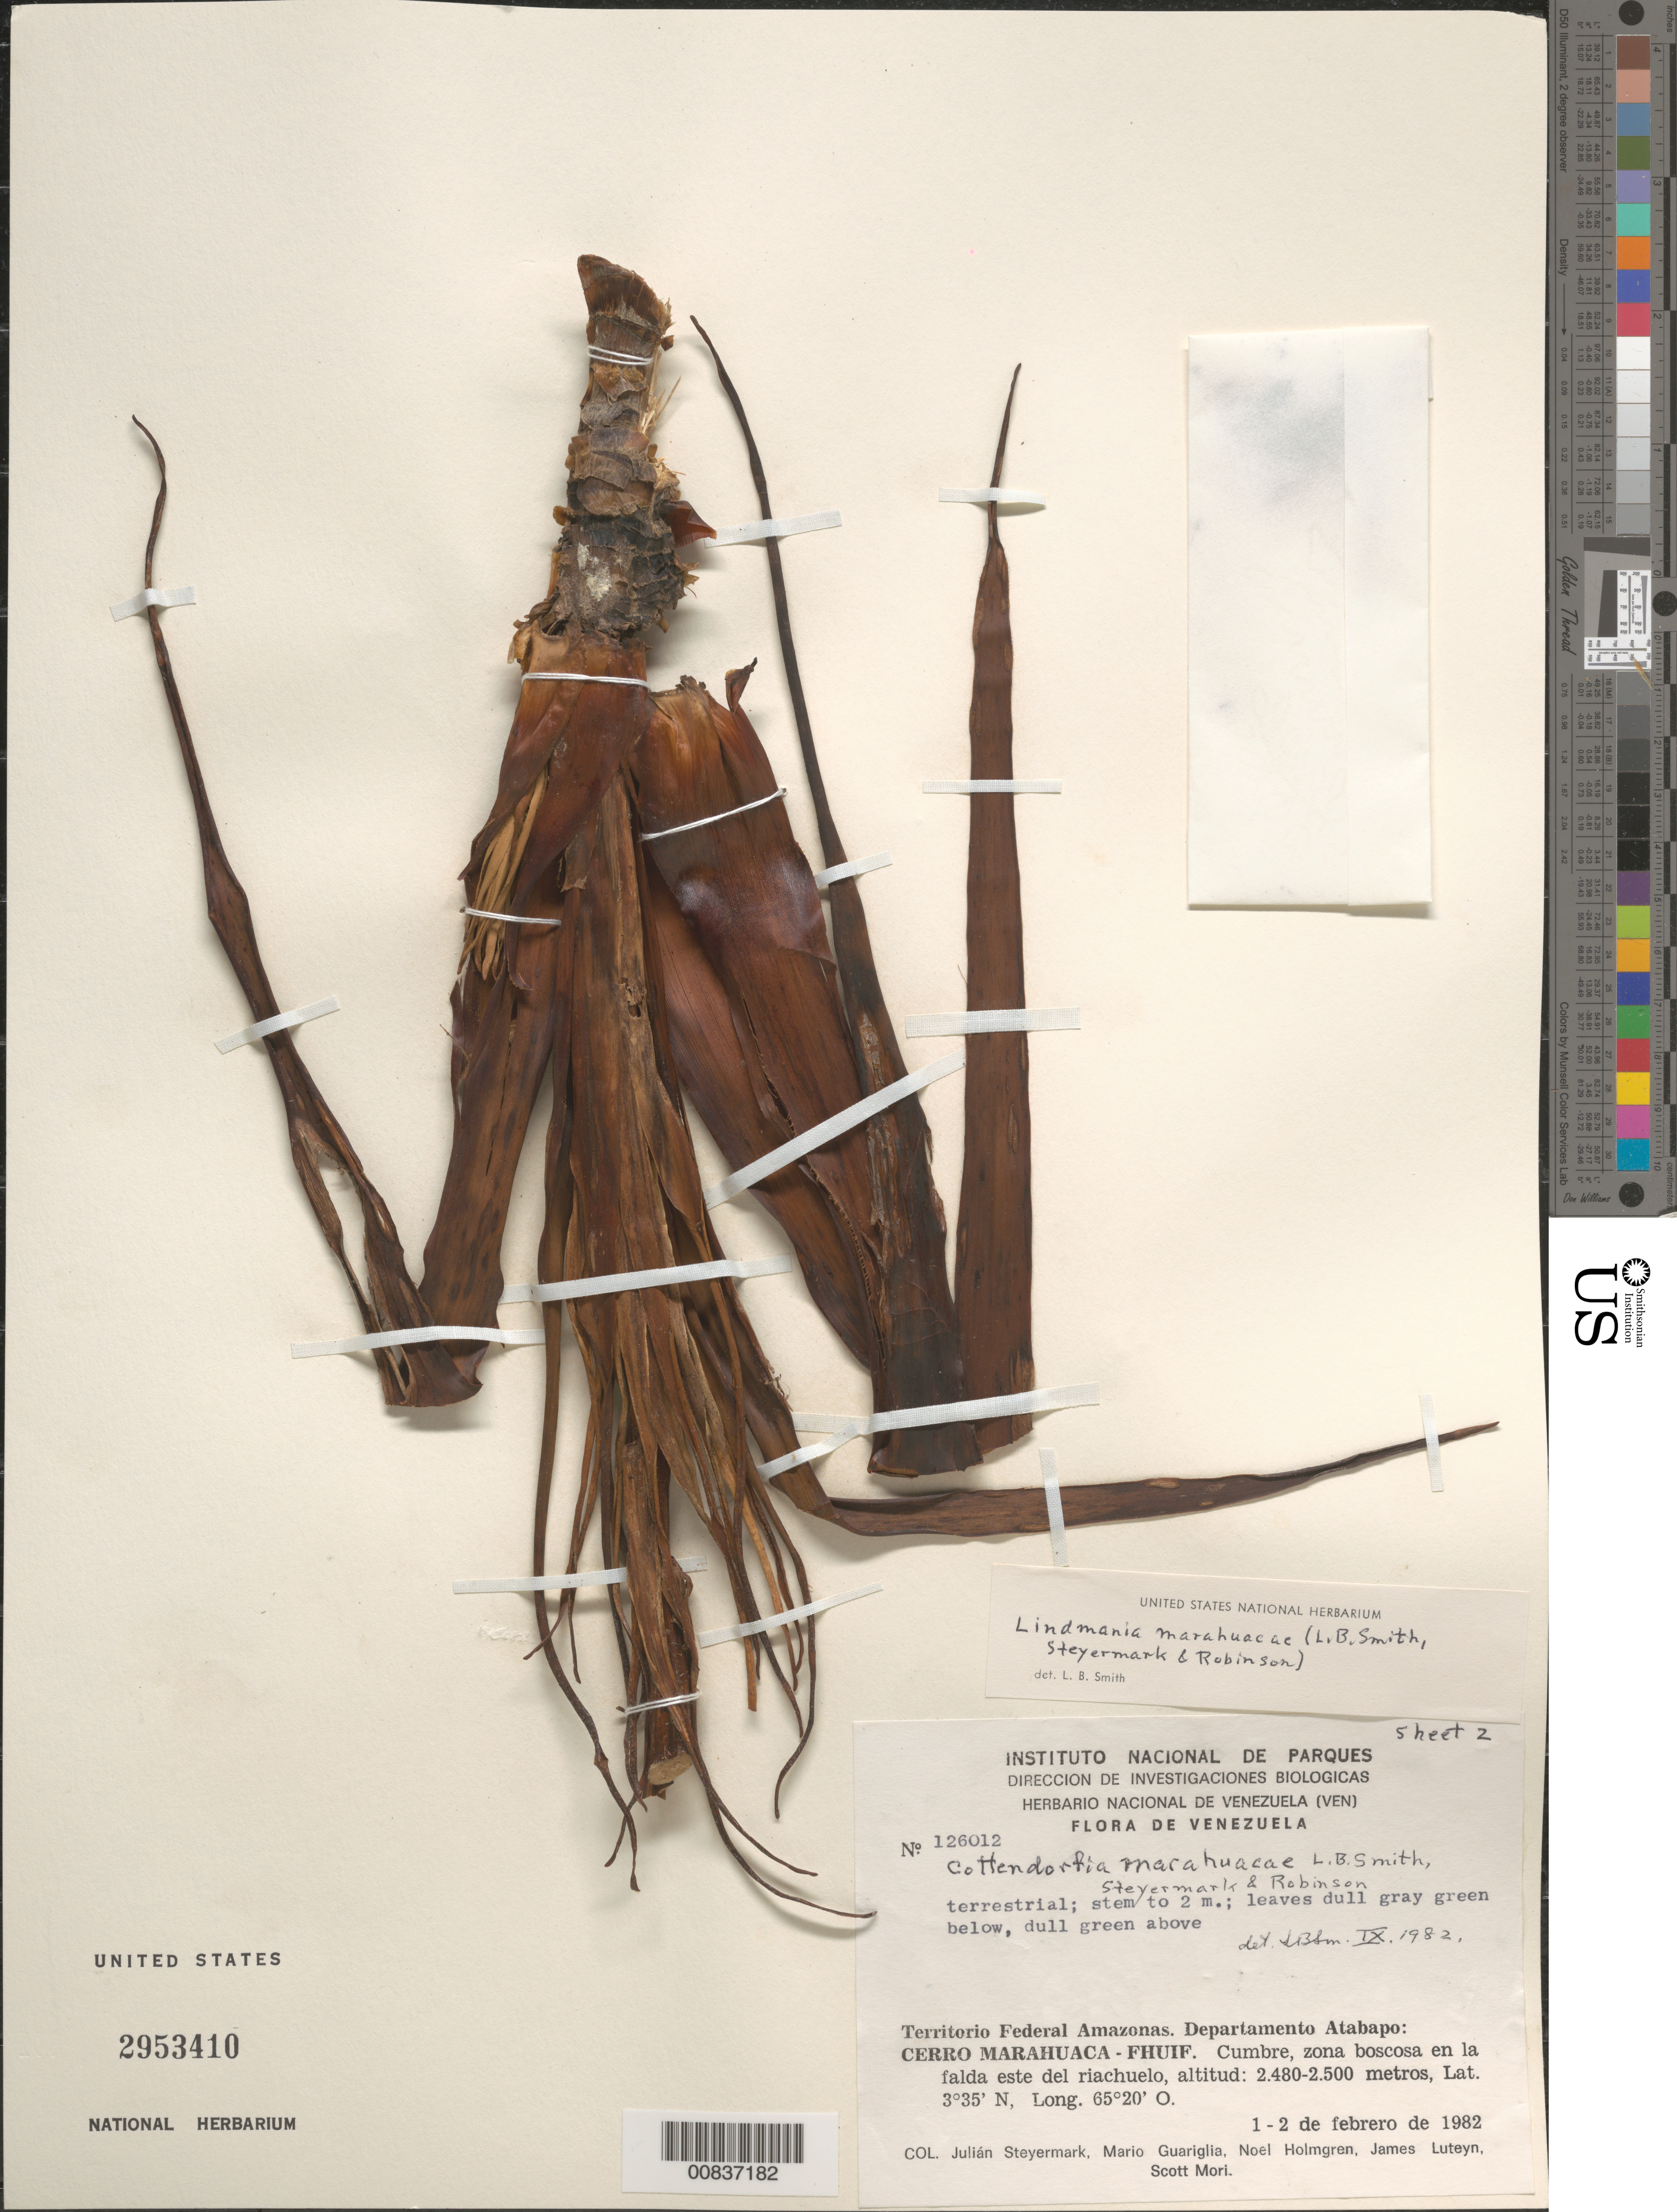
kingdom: Plantae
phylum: Tracheophyta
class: Liliopsida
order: Poales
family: Bromeliaceae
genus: Lindmania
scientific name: Lindmania marahuacae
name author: (L.B. Sm. et al.) L.B. Sm.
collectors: J. Steyermark, M. Guariglia, N. H. Holmgren, J. L. Luteyn & S. Mori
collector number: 126012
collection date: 1982-02-01/1982-02-02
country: Venezuela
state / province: Amazonas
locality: Territorio Federal Amazonas. Departamento Atabapo: Cerro Marahuaca - Fhuif. Cumbre, zona boscosa en la falda este del riachuelo.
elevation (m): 2480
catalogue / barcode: US 2953410